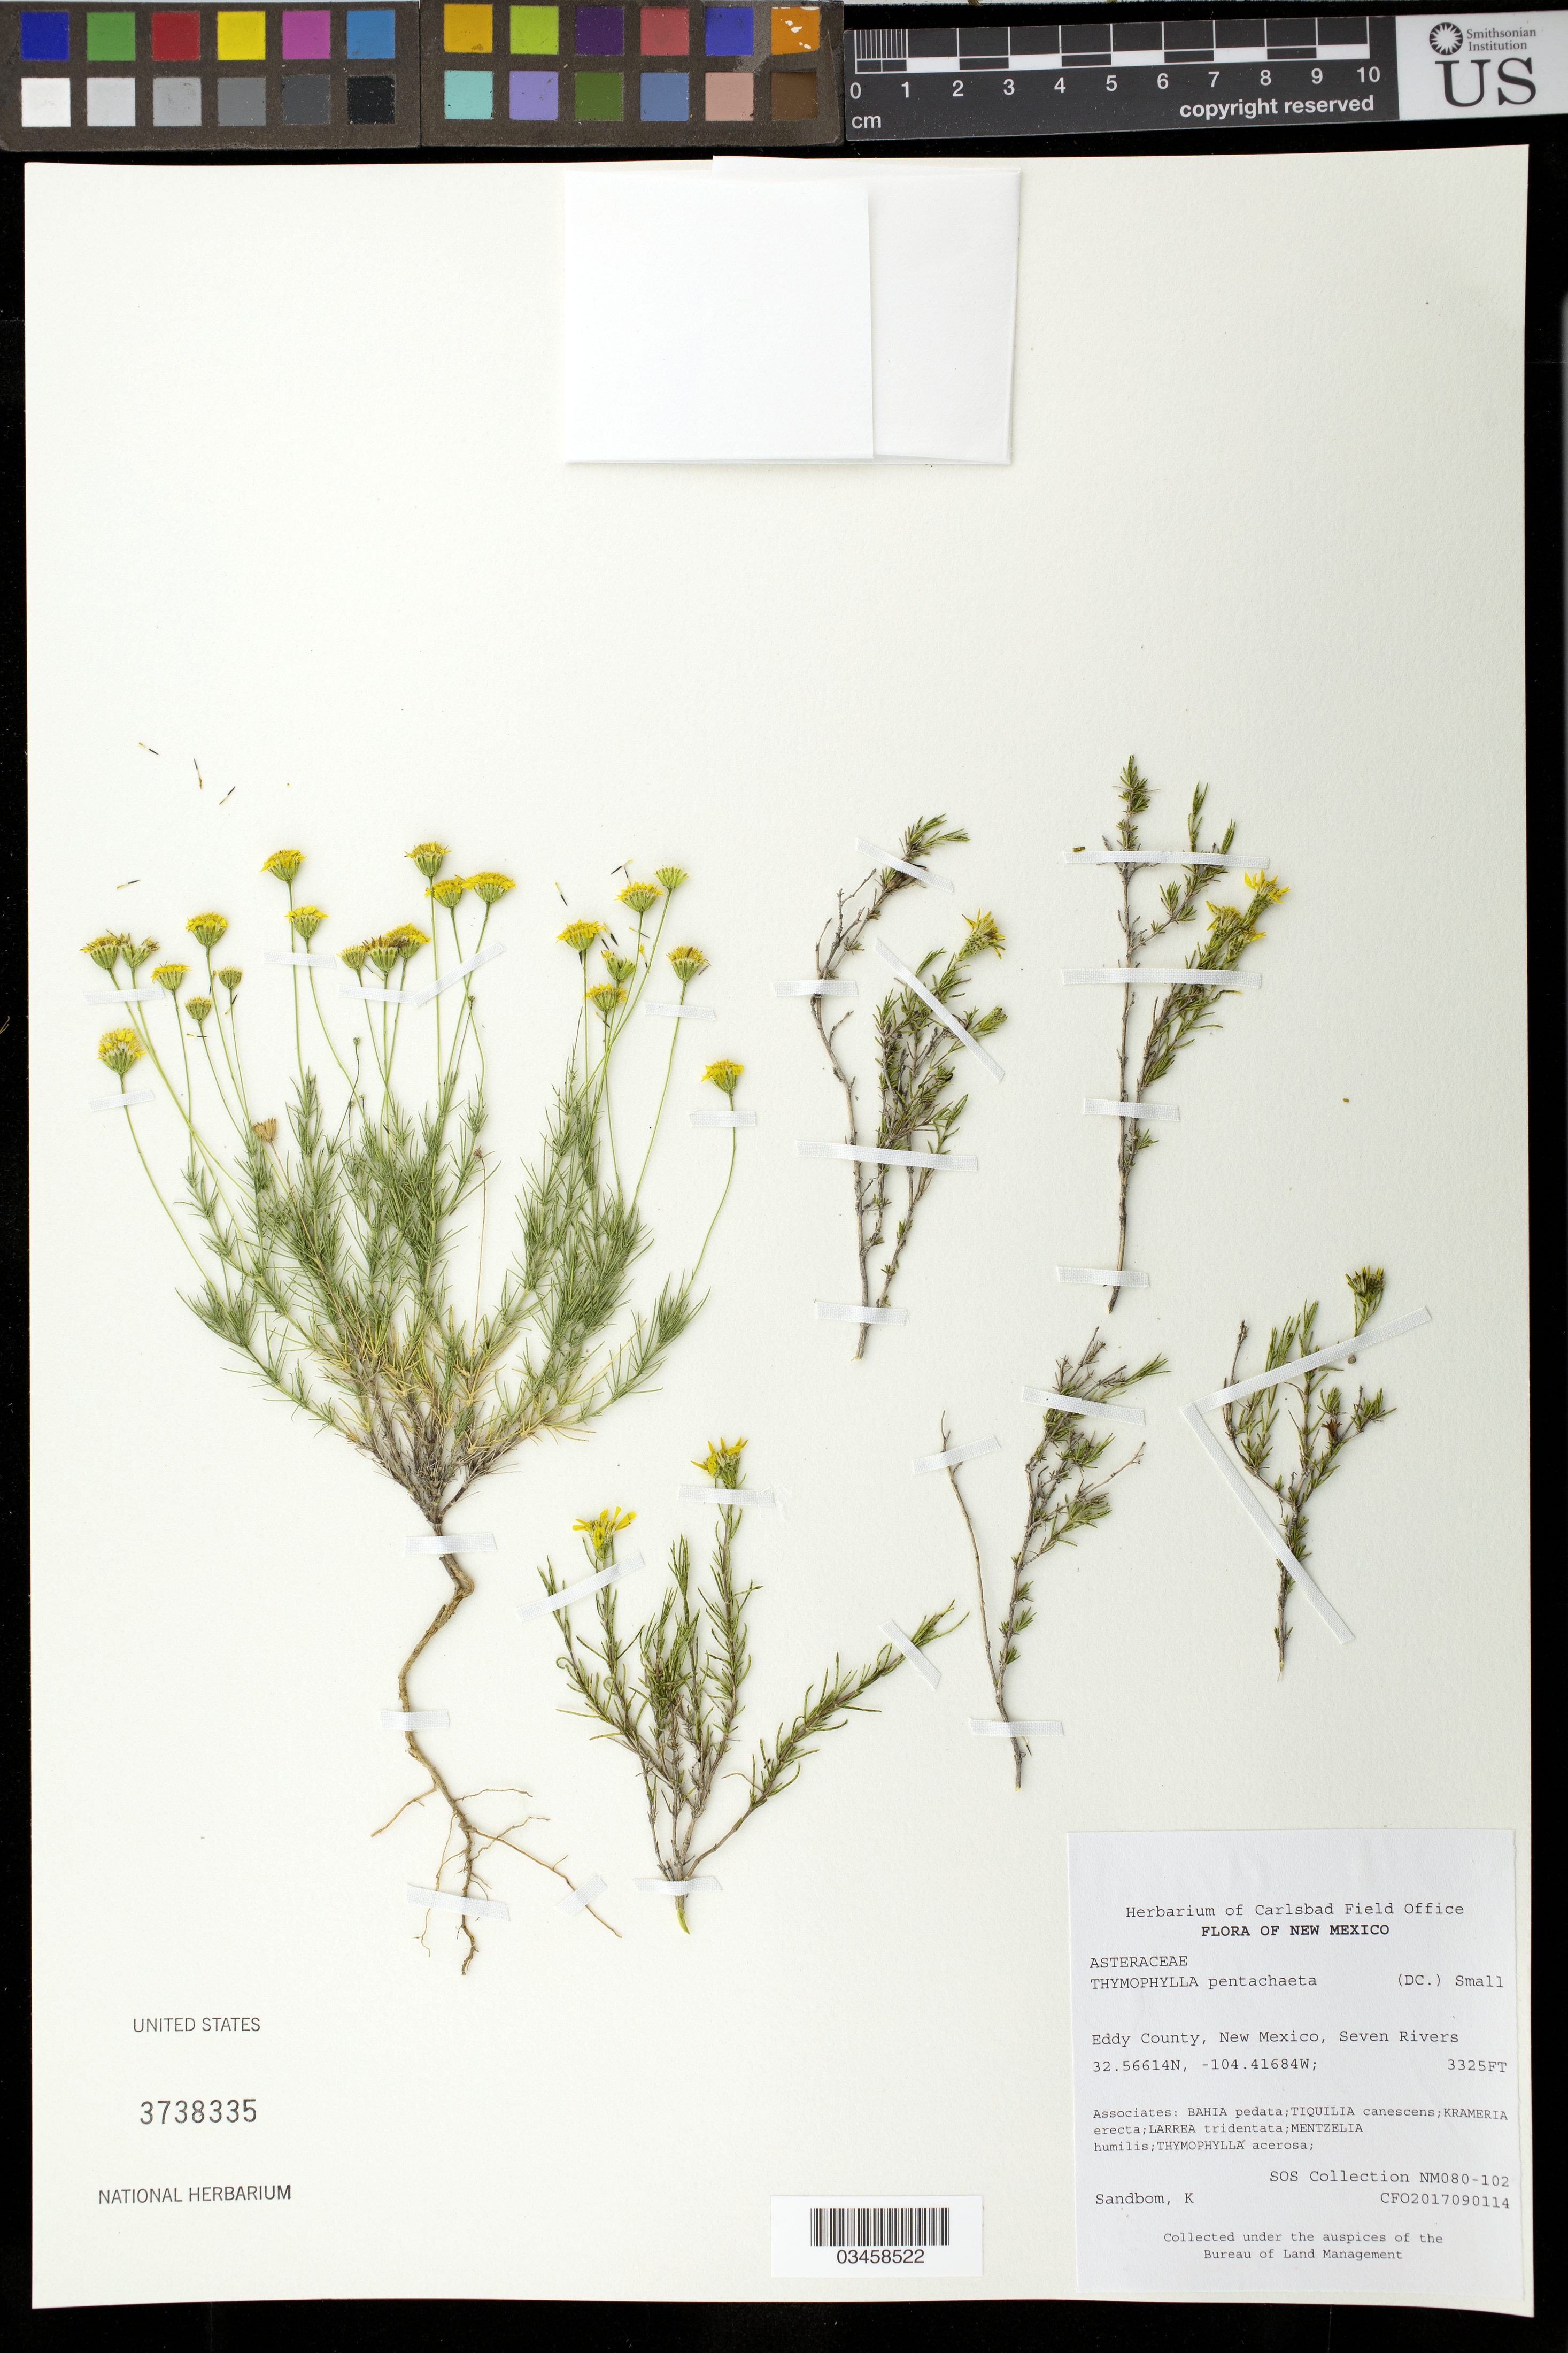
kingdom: Plantae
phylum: Tracheophyta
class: Magnoliopsida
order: Asterales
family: Asteraceae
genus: Thymophylla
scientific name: Thymophylla pentachaeta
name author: (DC.) Small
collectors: K. Sandbom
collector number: NM080-102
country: United States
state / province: New Mexico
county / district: Eddy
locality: Seven Rivers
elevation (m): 1013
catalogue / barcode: US 3738335